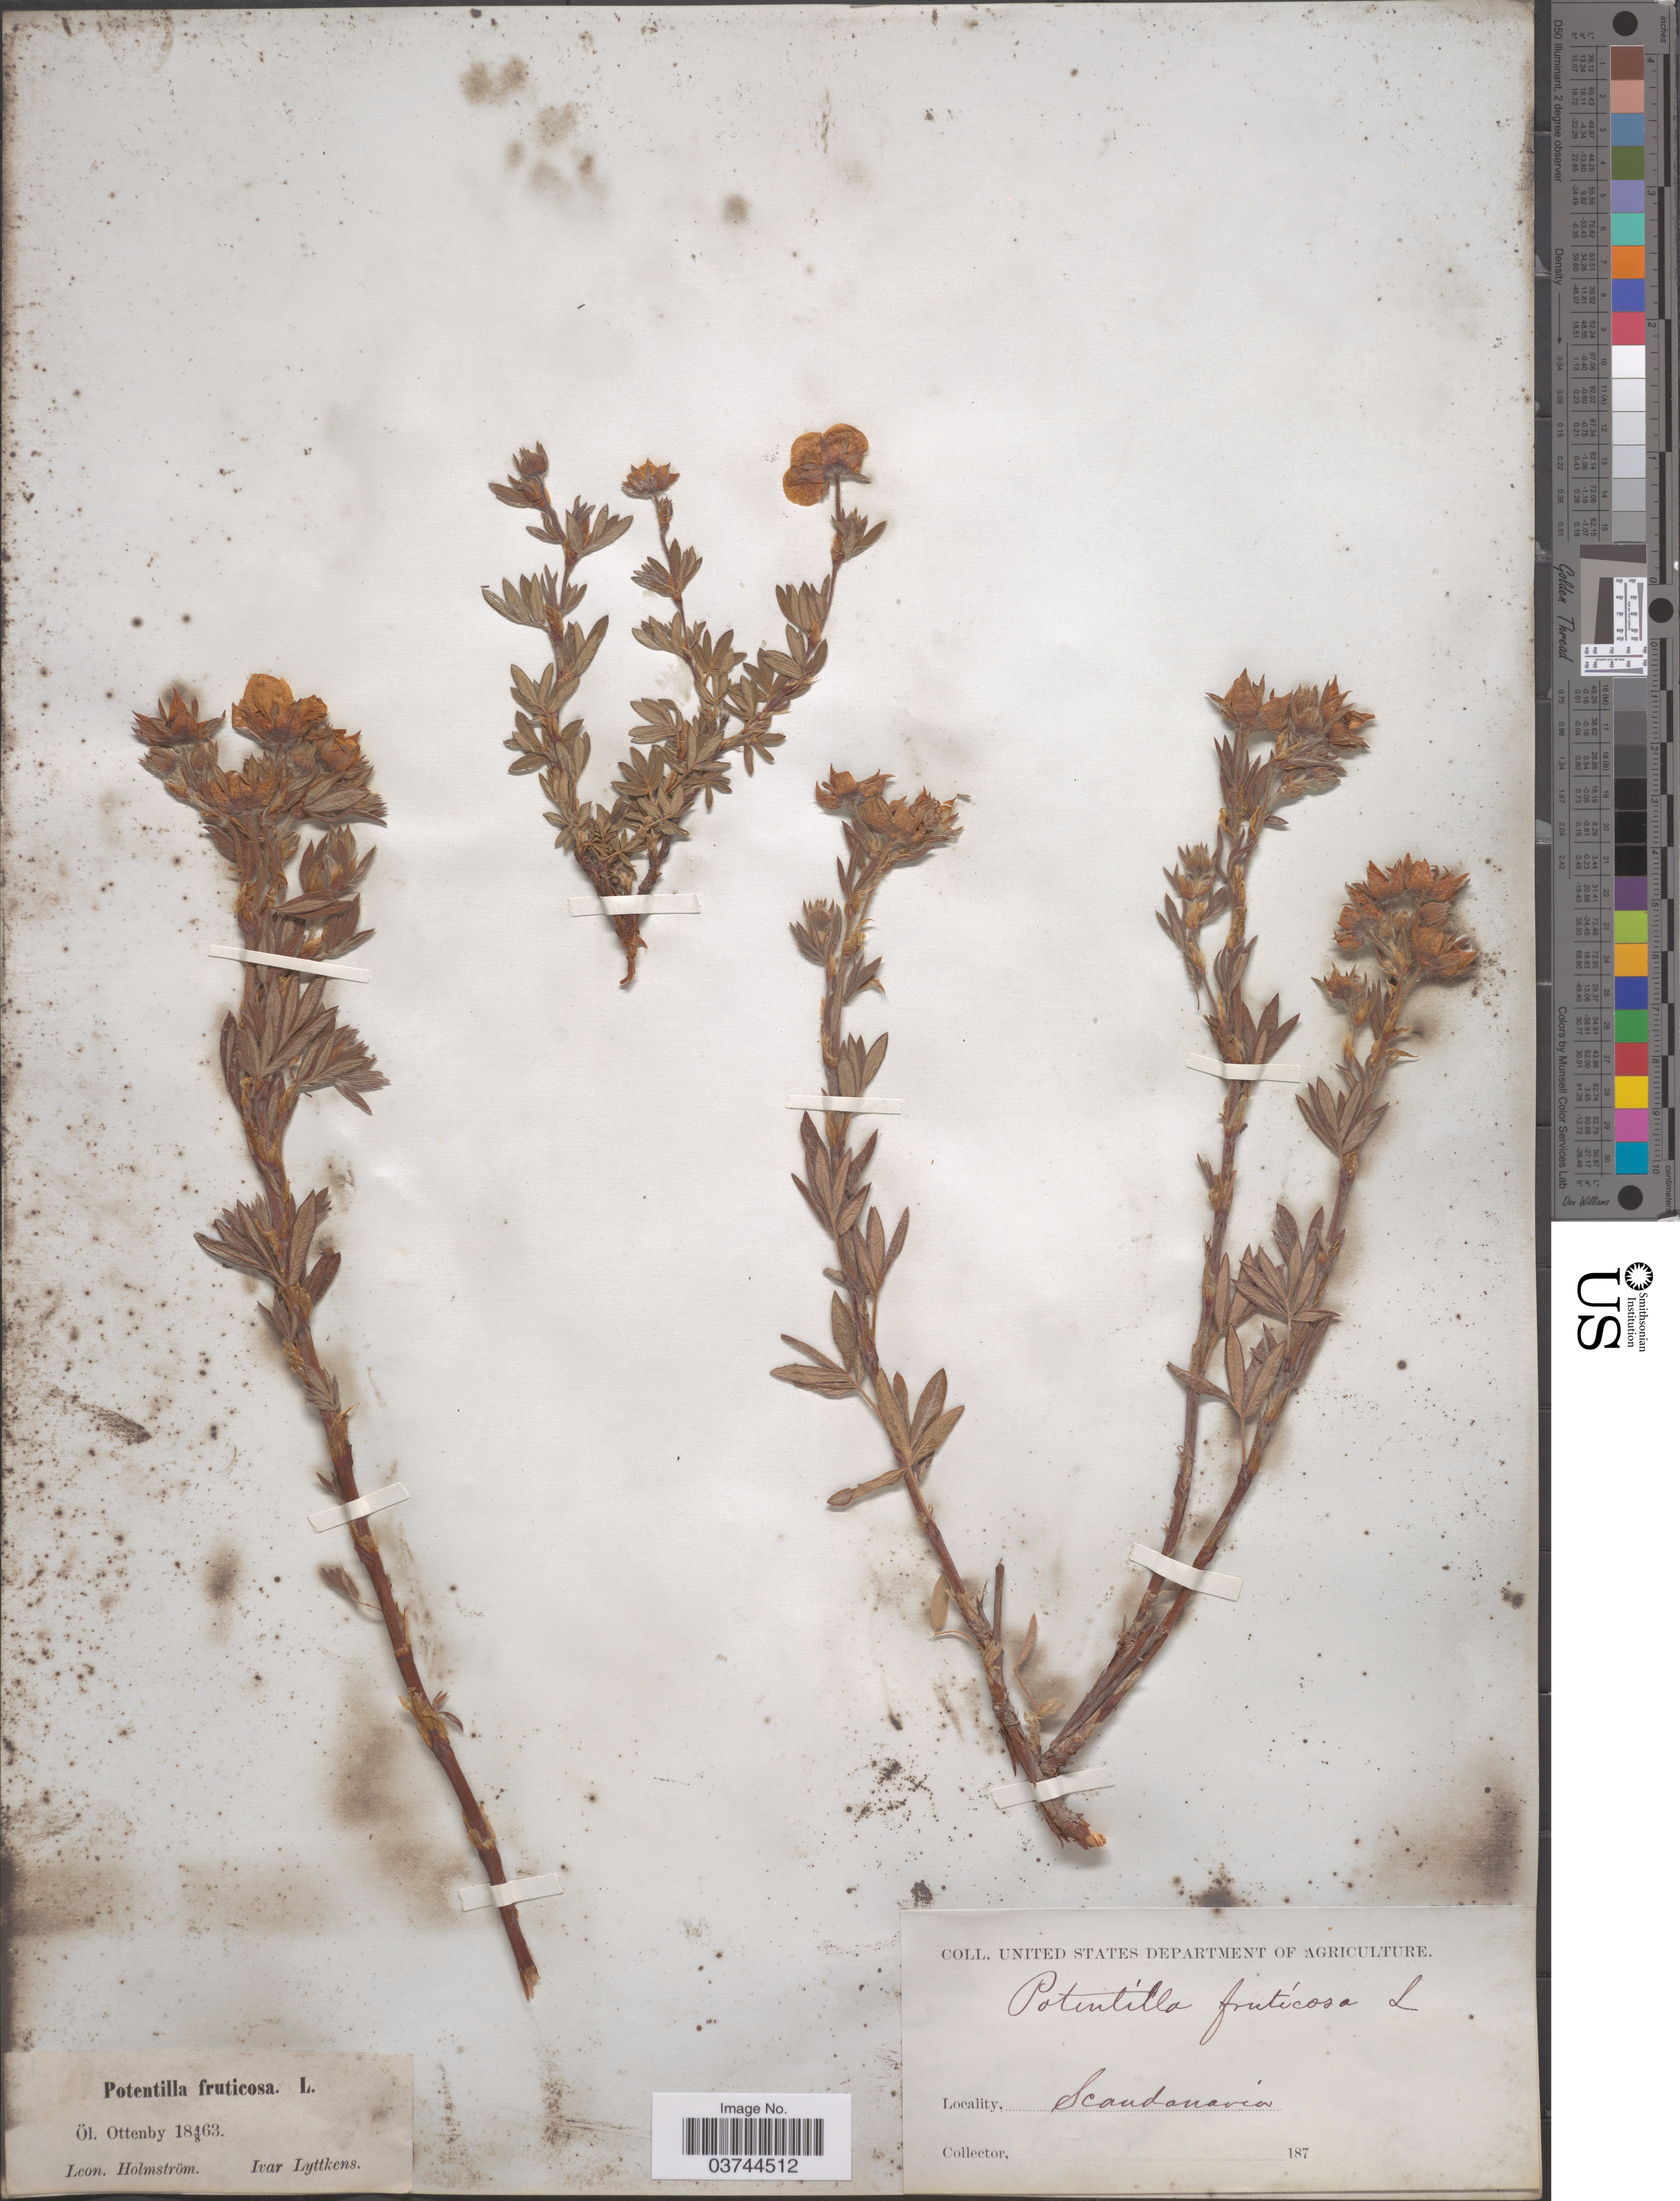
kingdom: Plantae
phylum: Tracheophyta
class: Magnoliopsida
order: Rosales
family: Rosaceae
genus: Dasiphora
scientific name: Dasiphora fruticosa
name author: (L.) Rydb.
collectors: I. Lyttkens & L. Holmström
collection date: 1863-08-04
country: Sweden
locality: Öl. Ottenby. Scandanavia.